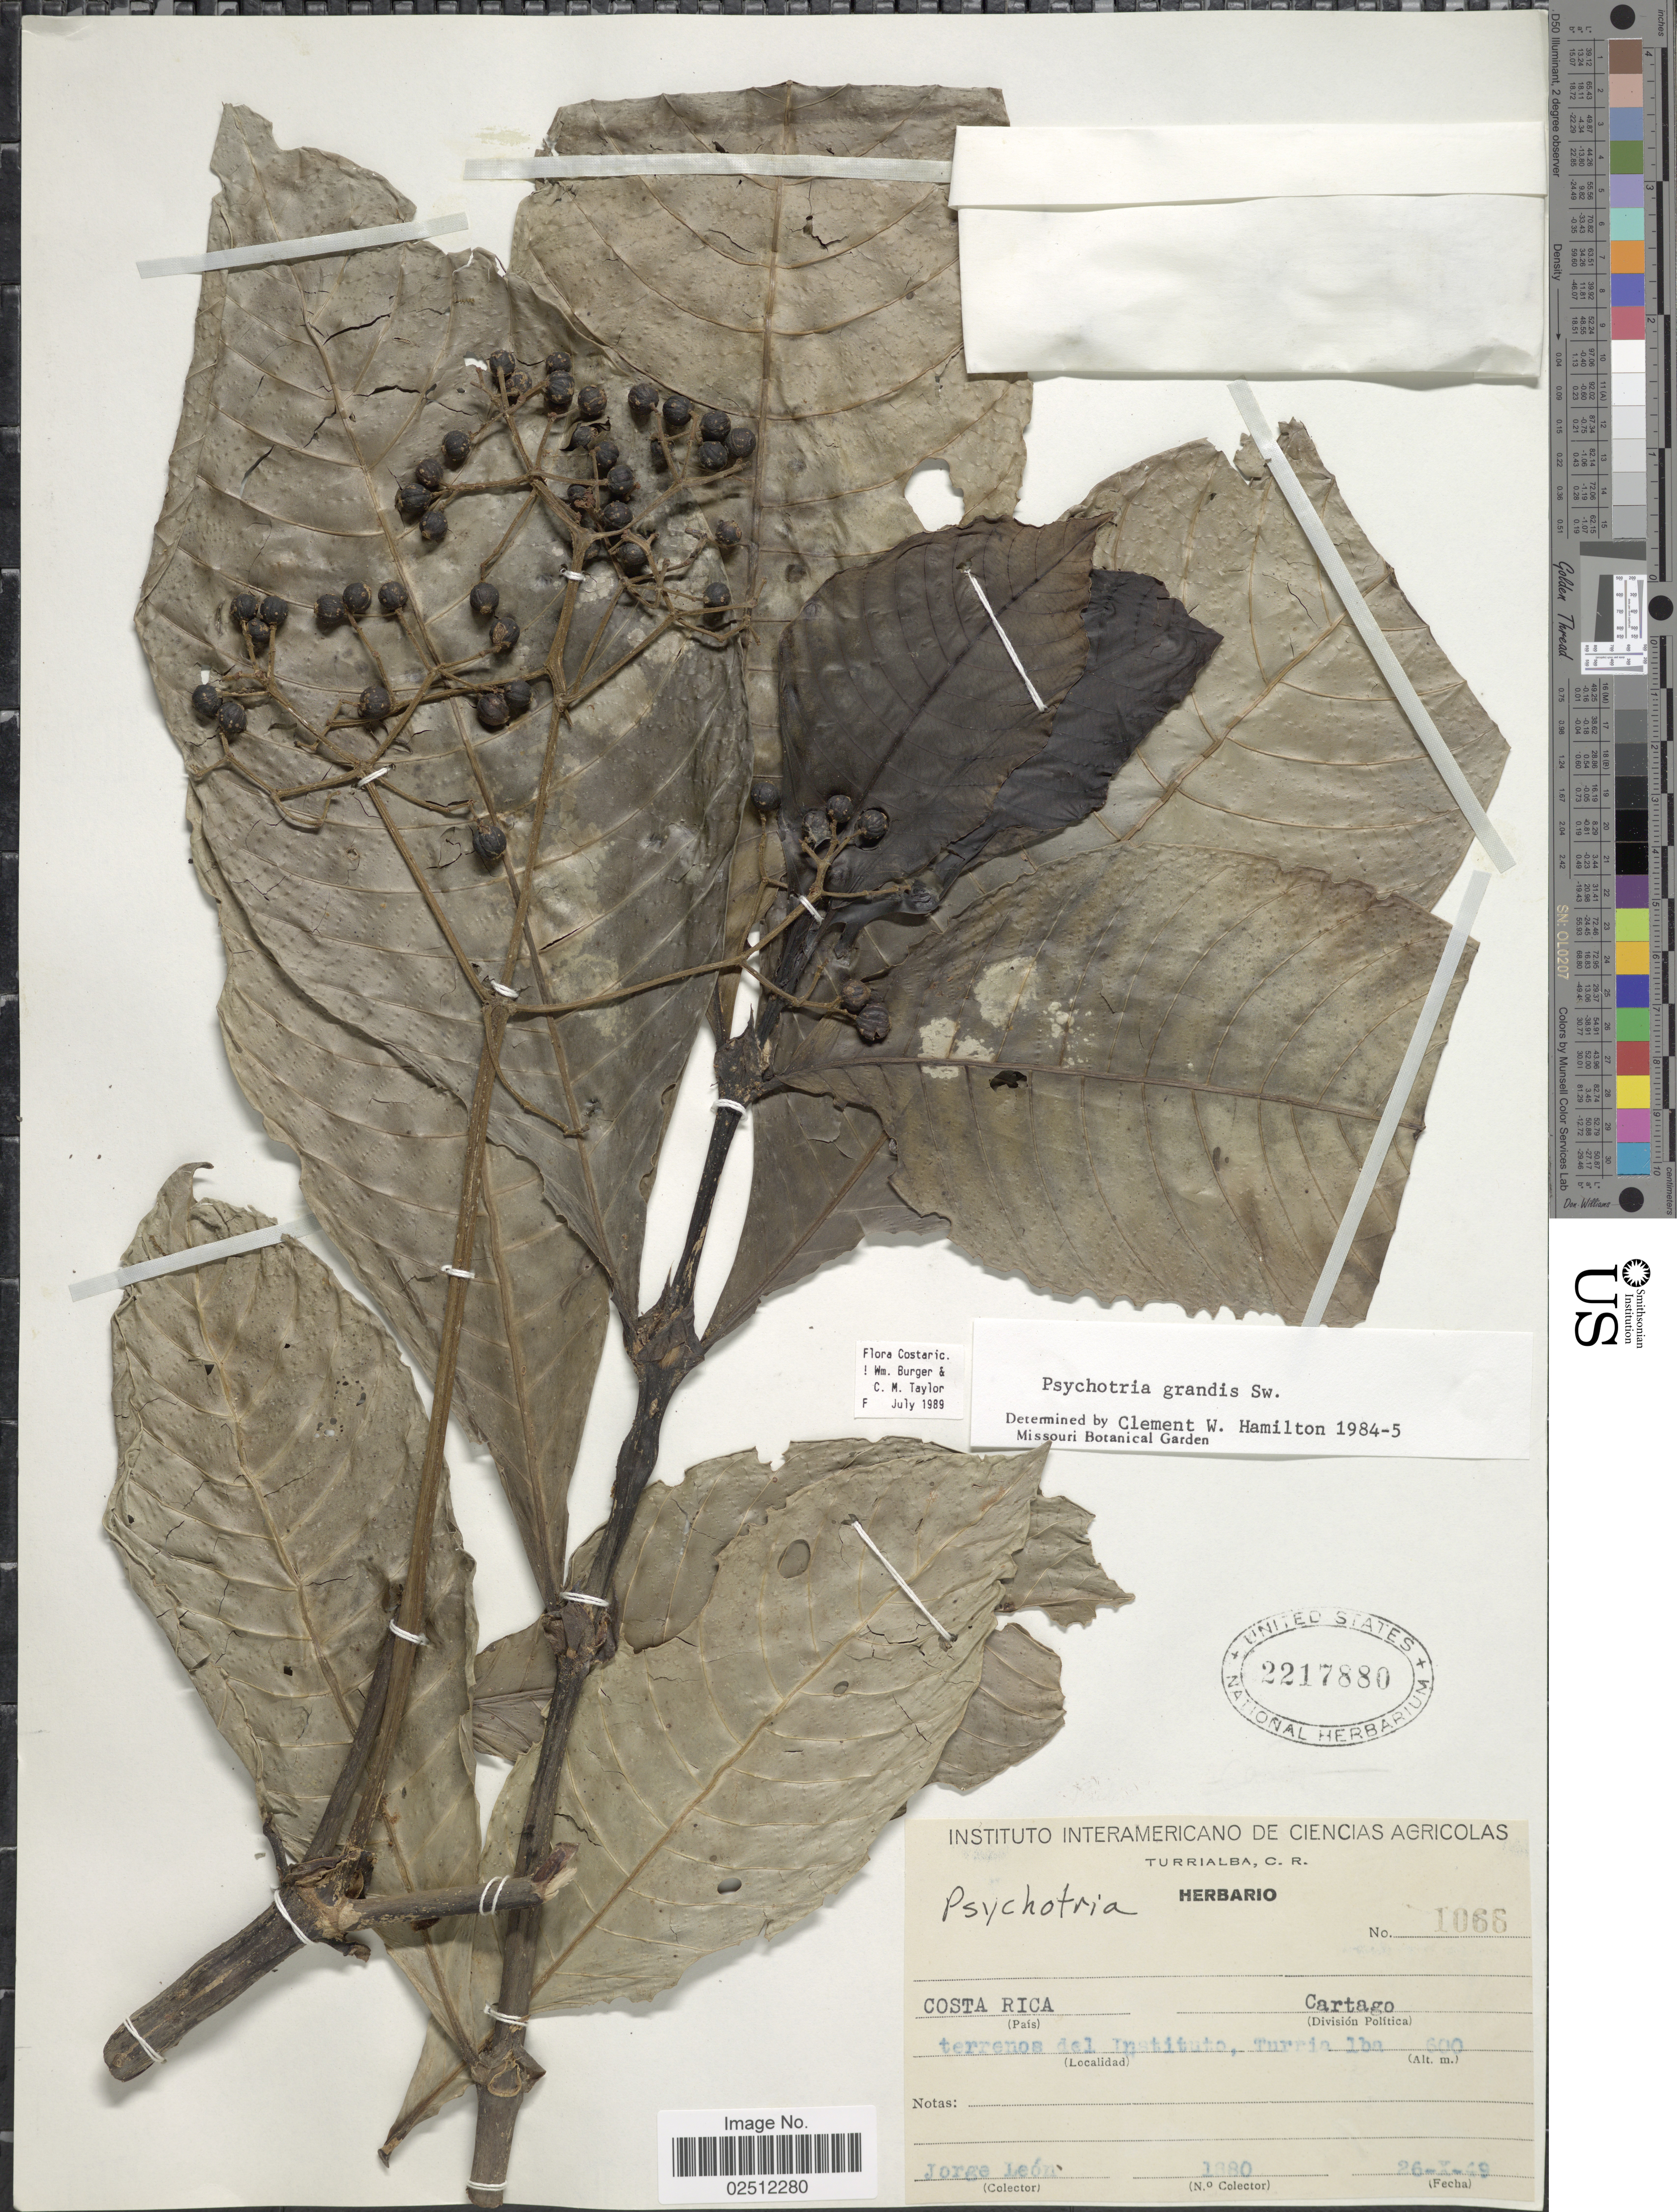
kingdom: Plantae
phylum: Tracheophyta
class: Magnoliopsida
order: Gentianales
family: Rubiaceae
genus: Psychotria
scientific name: Psychotria grandis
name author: Sw.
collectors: J. León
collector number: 1880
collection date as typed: Transcribed d/m/y: 26/10/49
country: Costa Rica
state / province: Cartago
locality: División Política Cartago, terrenos del Instituto, Turrialba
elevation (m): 600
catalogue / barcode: US 2217880